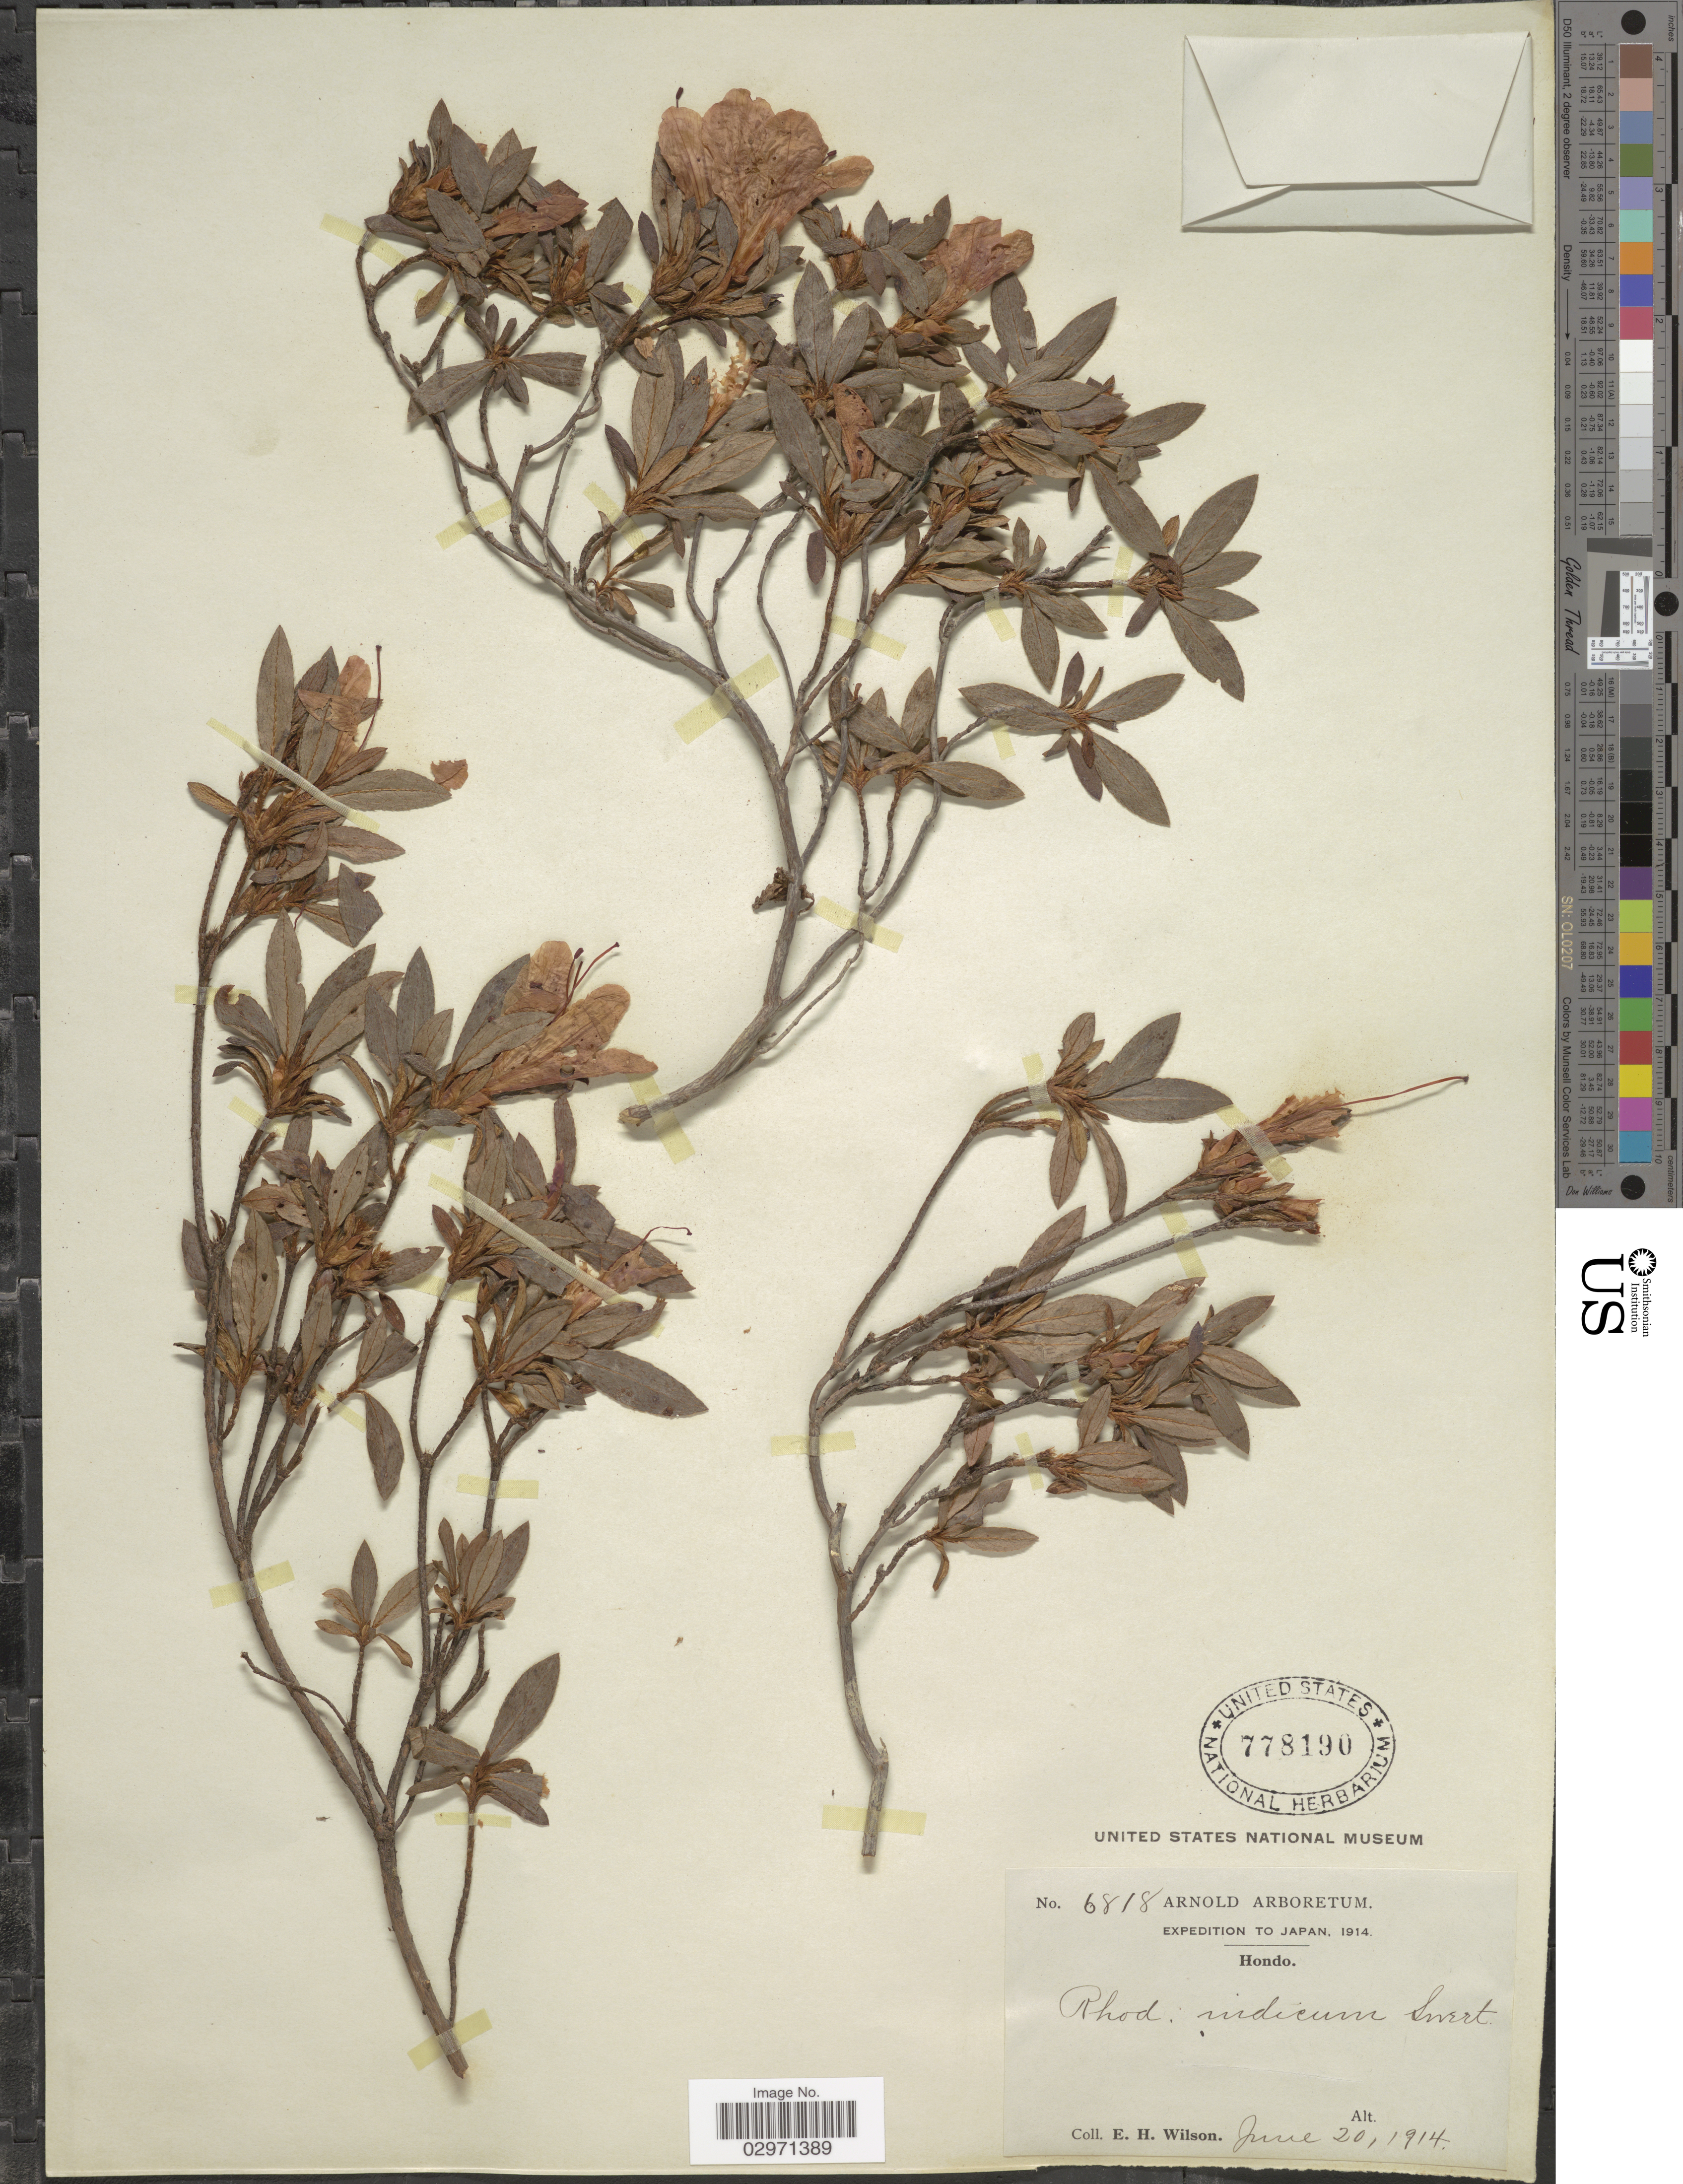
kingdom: Plantae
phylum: Tracheophyta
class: Magnoliopsida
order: Ericales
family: Ericaceae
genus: Rhododendron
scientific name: Rhododendron indicum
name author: (L.) Sweet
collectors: E. Wilson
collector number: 6818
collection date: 1914-06-20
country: Japan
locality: Hondo.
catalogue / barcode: US 778190